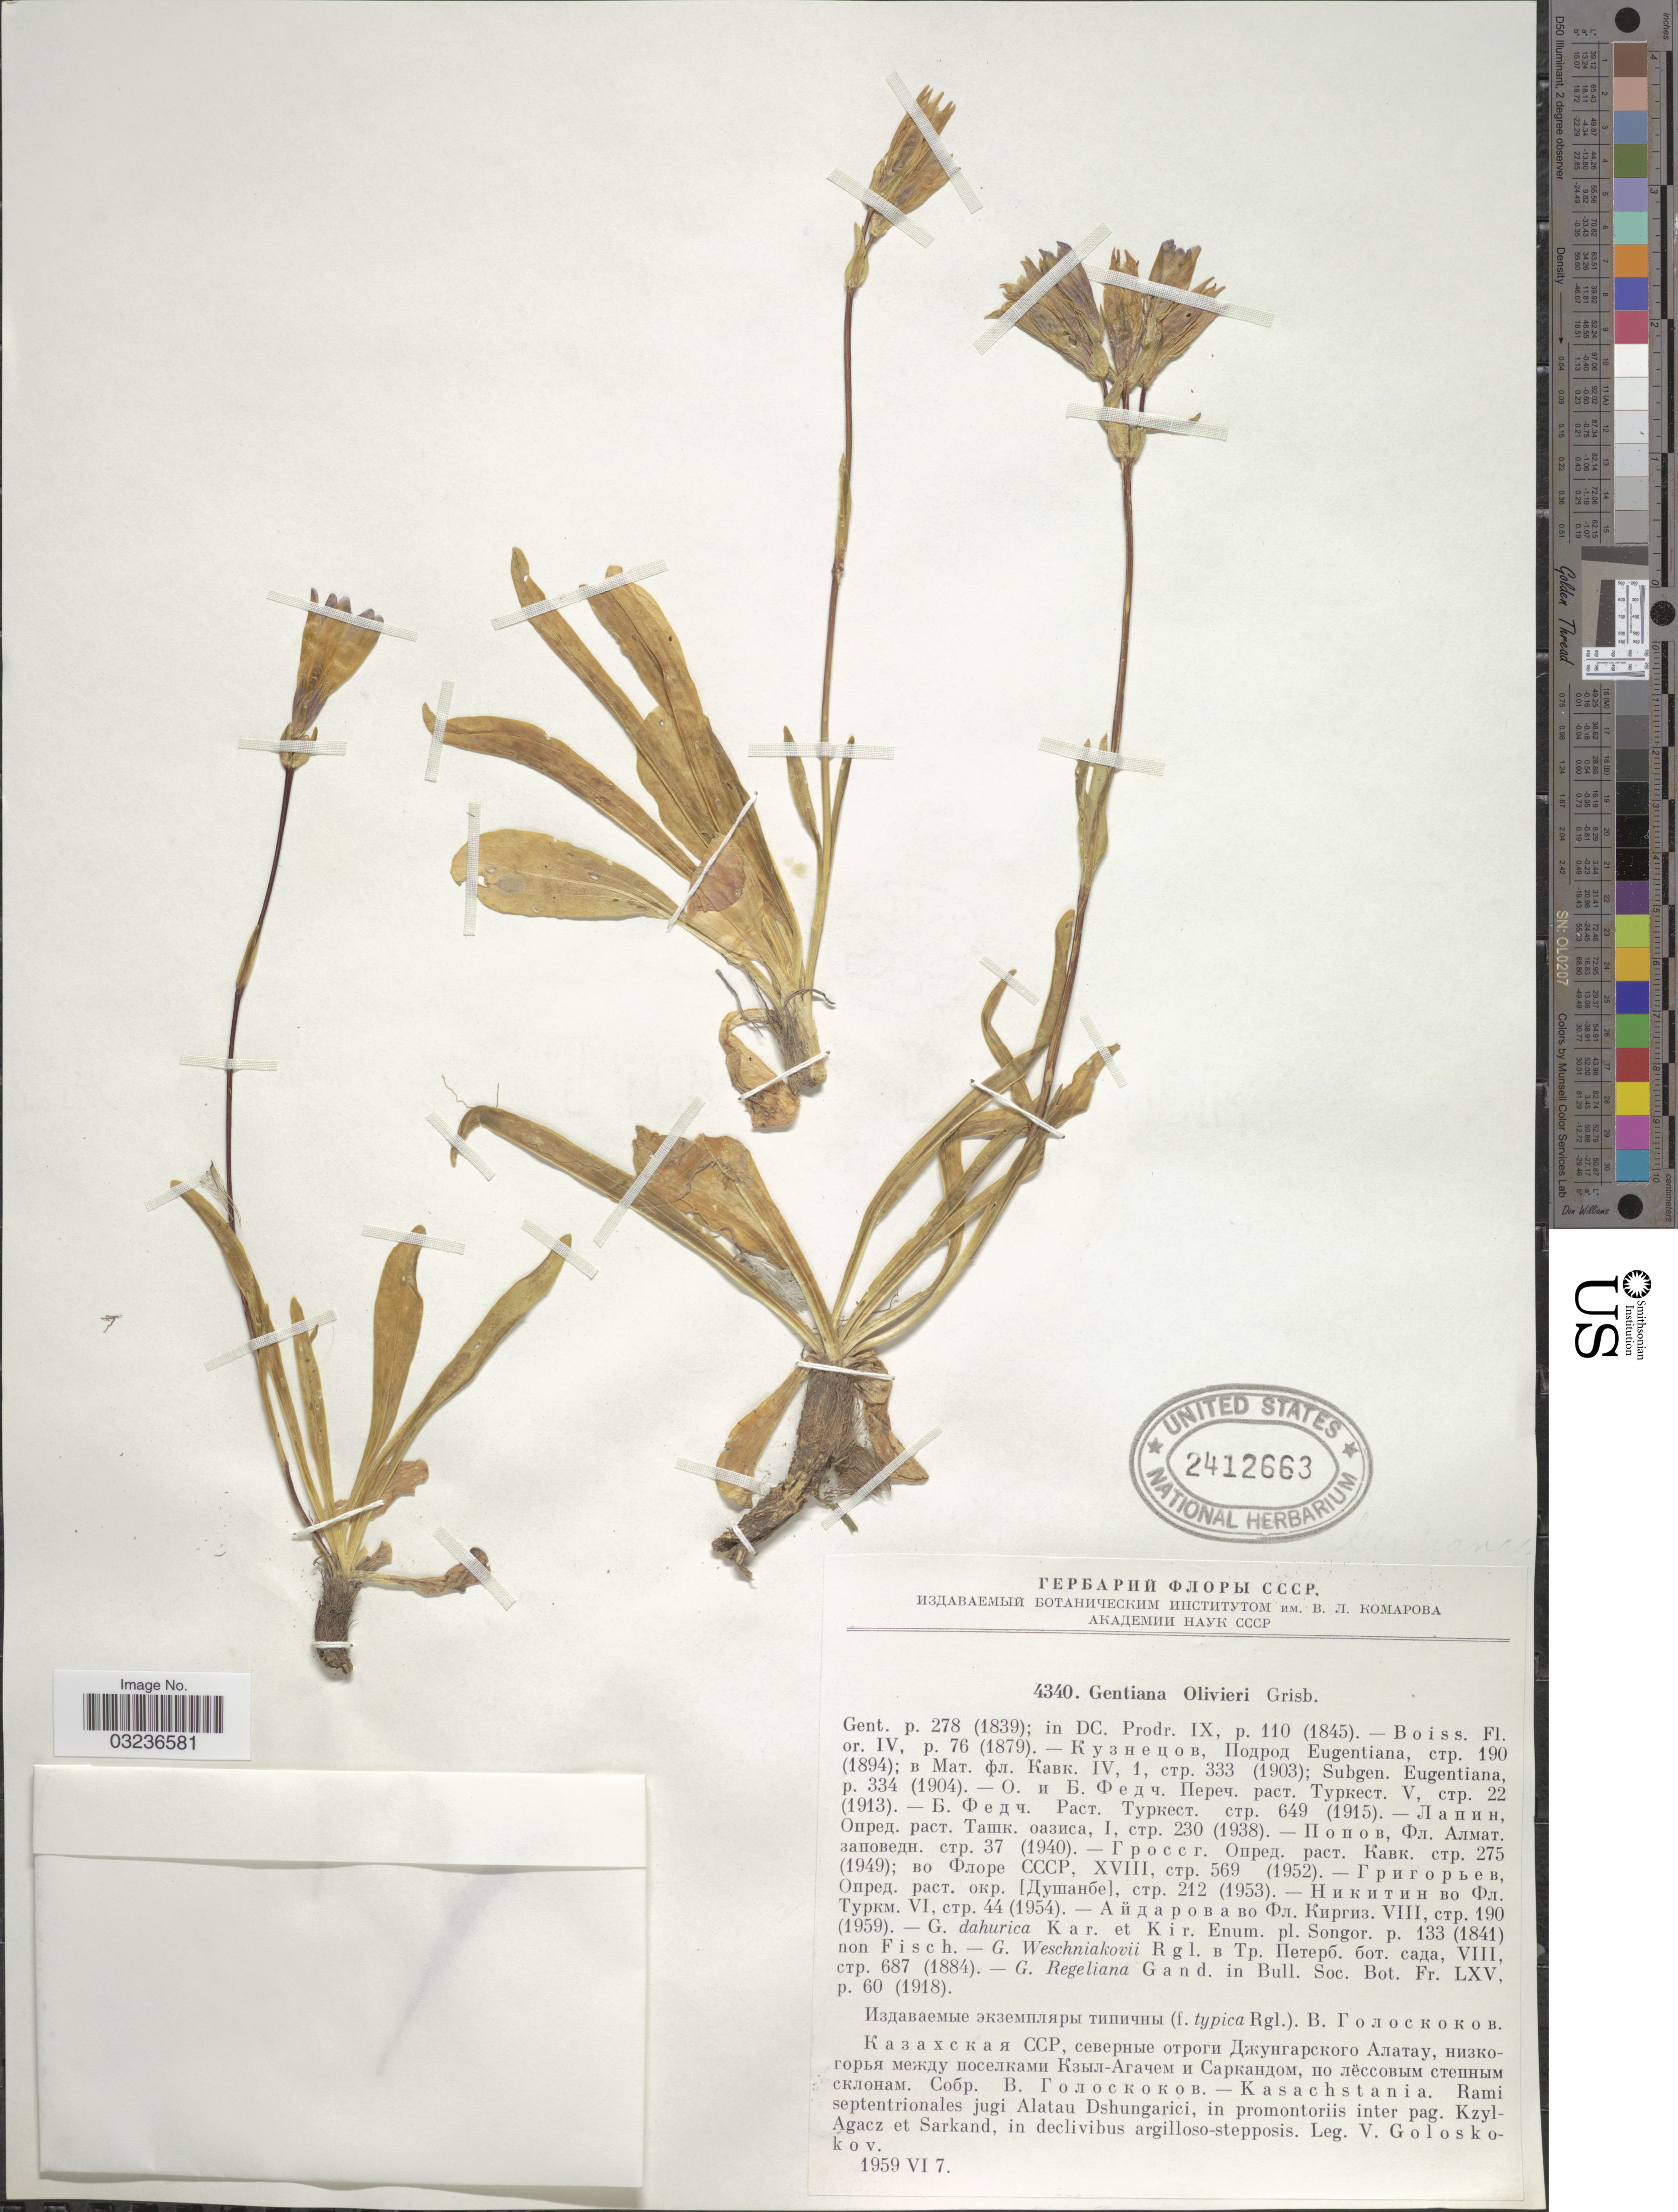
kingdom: Plantae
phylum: Tracheophyta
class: Magnoliopsida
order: Gentianales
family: Gentianaceae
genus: Gentiana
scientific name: Gentiana decumbens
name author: L. f.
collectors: V. P. Goloskokov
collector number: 4340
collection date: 1959-06-07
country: Kazakhstan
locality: Kasachstania. Rami septentrionales jugi Alatau Dshungarici, in promontoriis inter pag. Kzyl-Agacz et Sarkand, in declivibus argilloso-stepposis.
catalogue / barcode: US 2412663